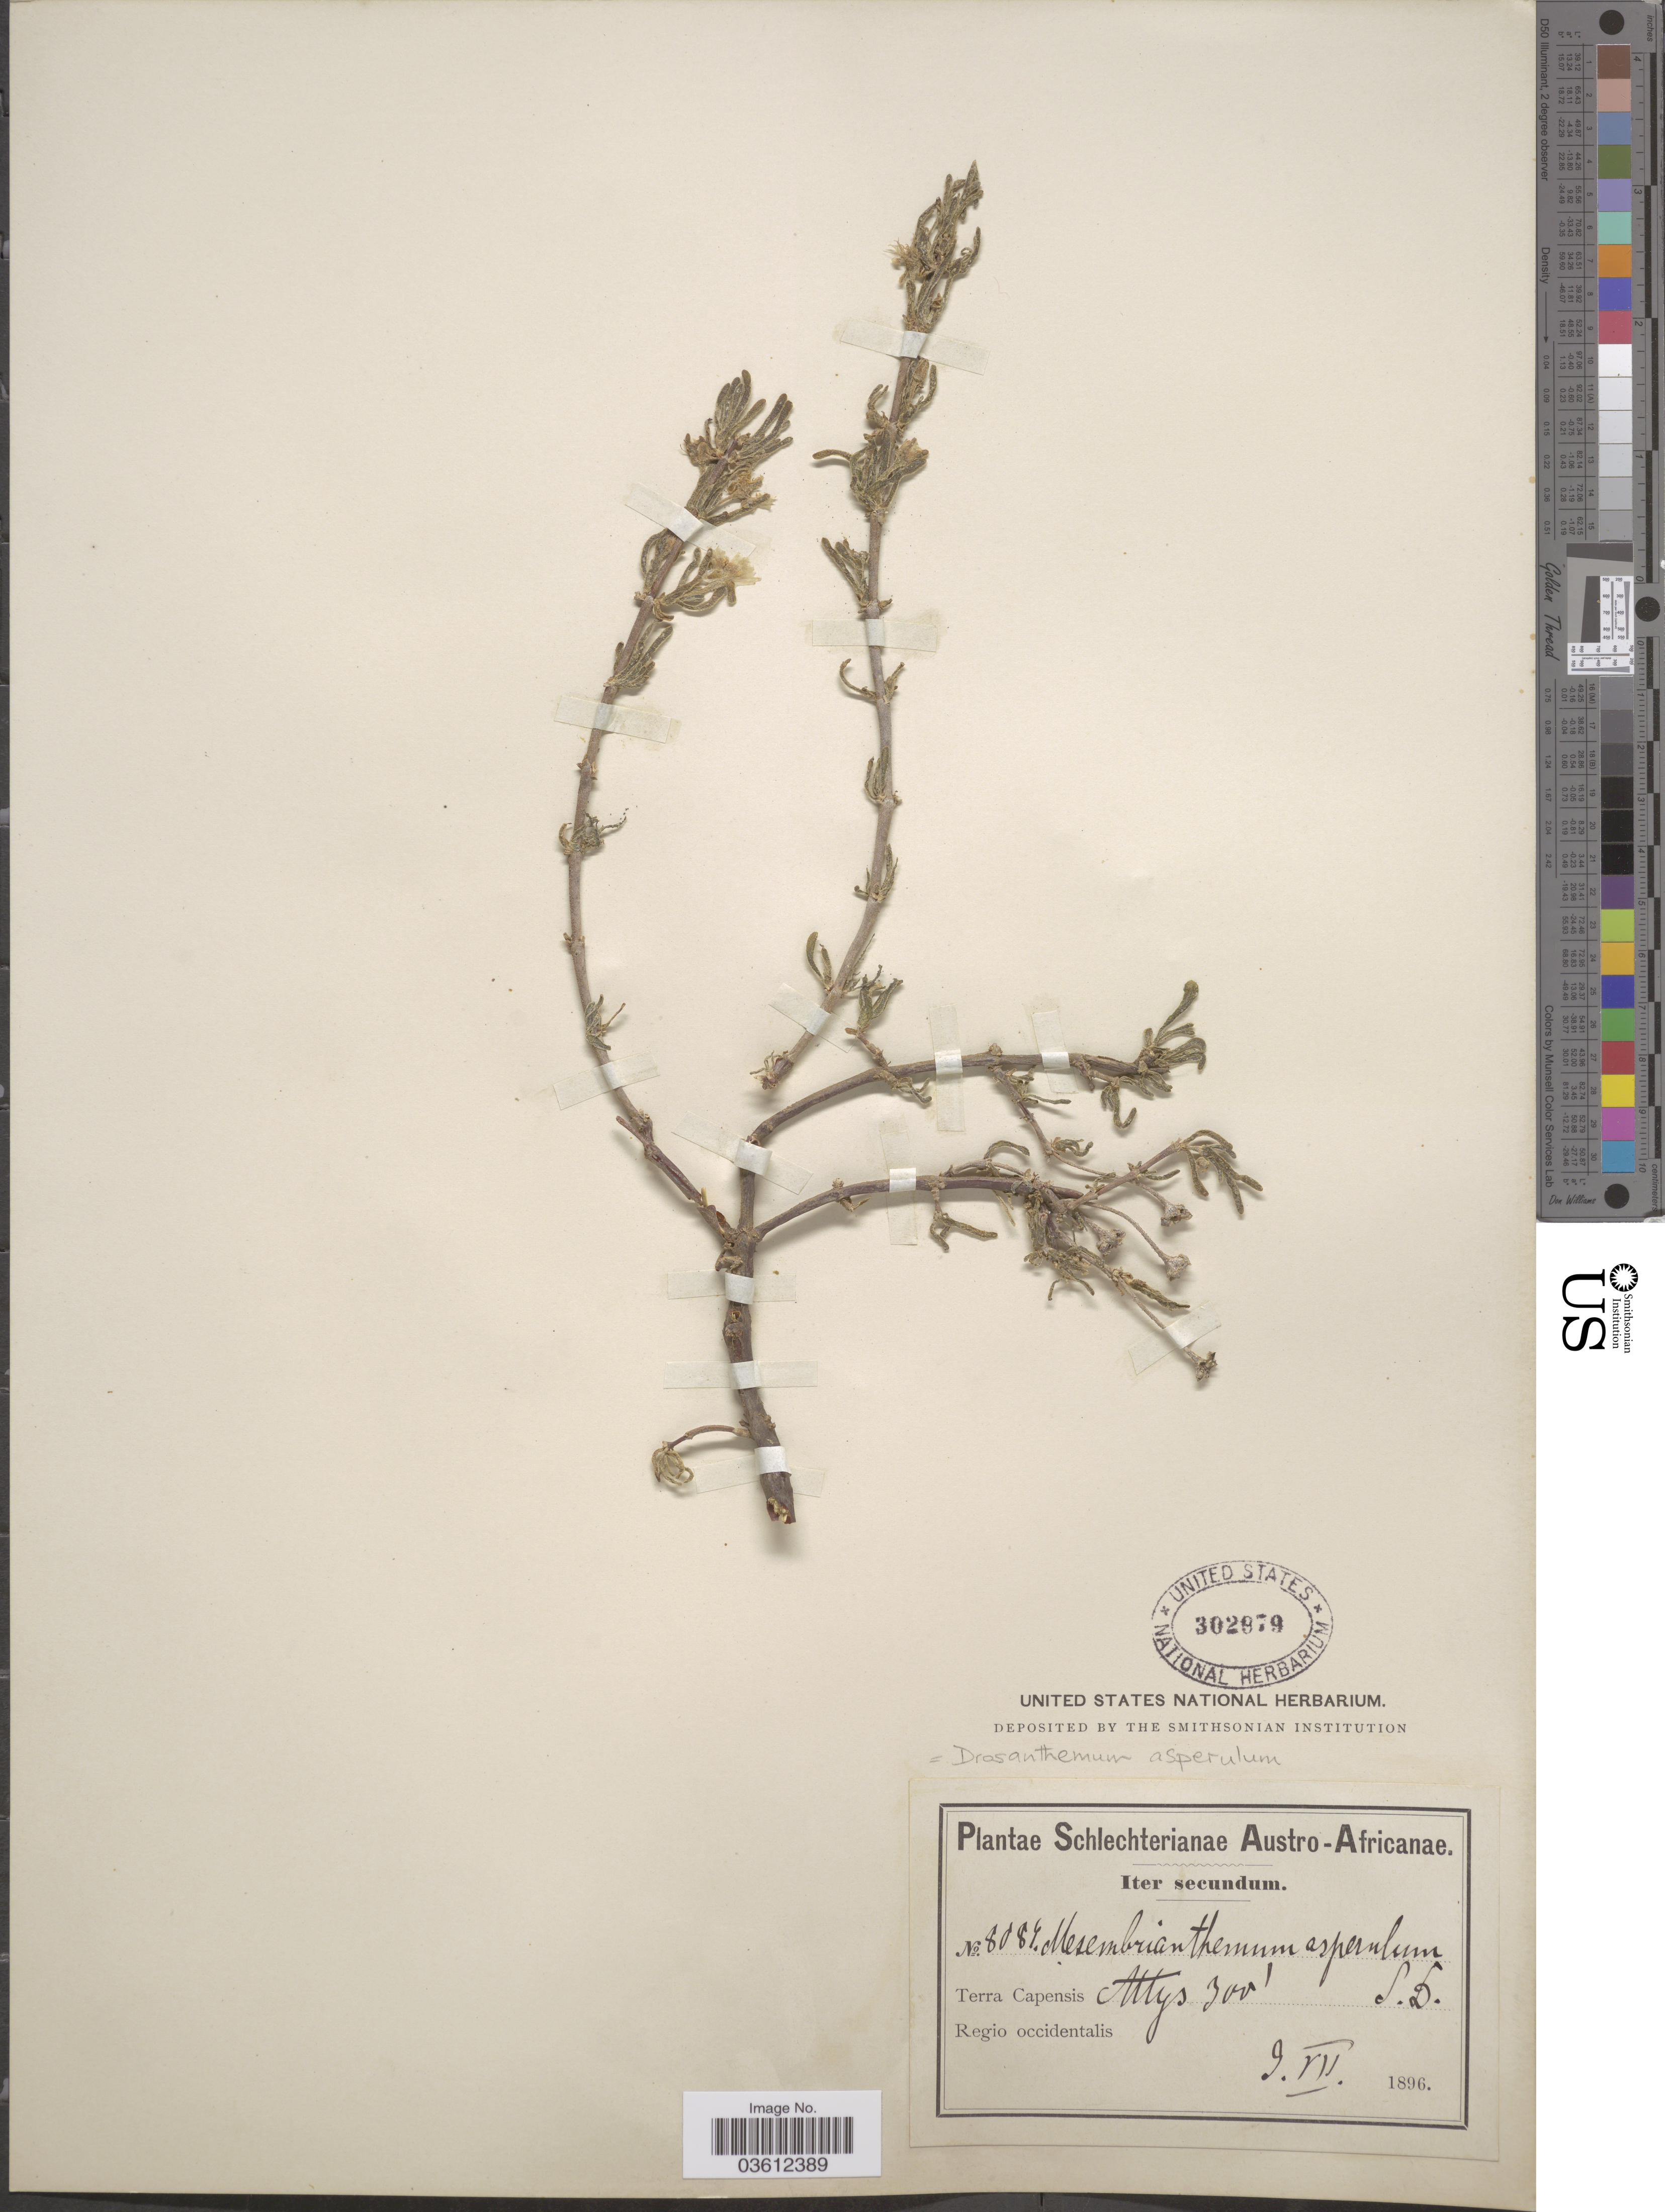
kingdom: Plantae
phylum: Tracheophyta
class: Magnoliopsida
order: Caryophyllales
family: Aizoaceae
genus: Drosanthemum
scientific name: Drosanthemum asperulum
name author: Schwantes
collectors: Schlechter, --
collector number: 8084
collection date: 1896-07-09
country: South Africa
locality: Austro-Africanae. Terra Capensis Attys. Regio occidentalis.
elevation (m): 91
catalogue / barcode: US 302879